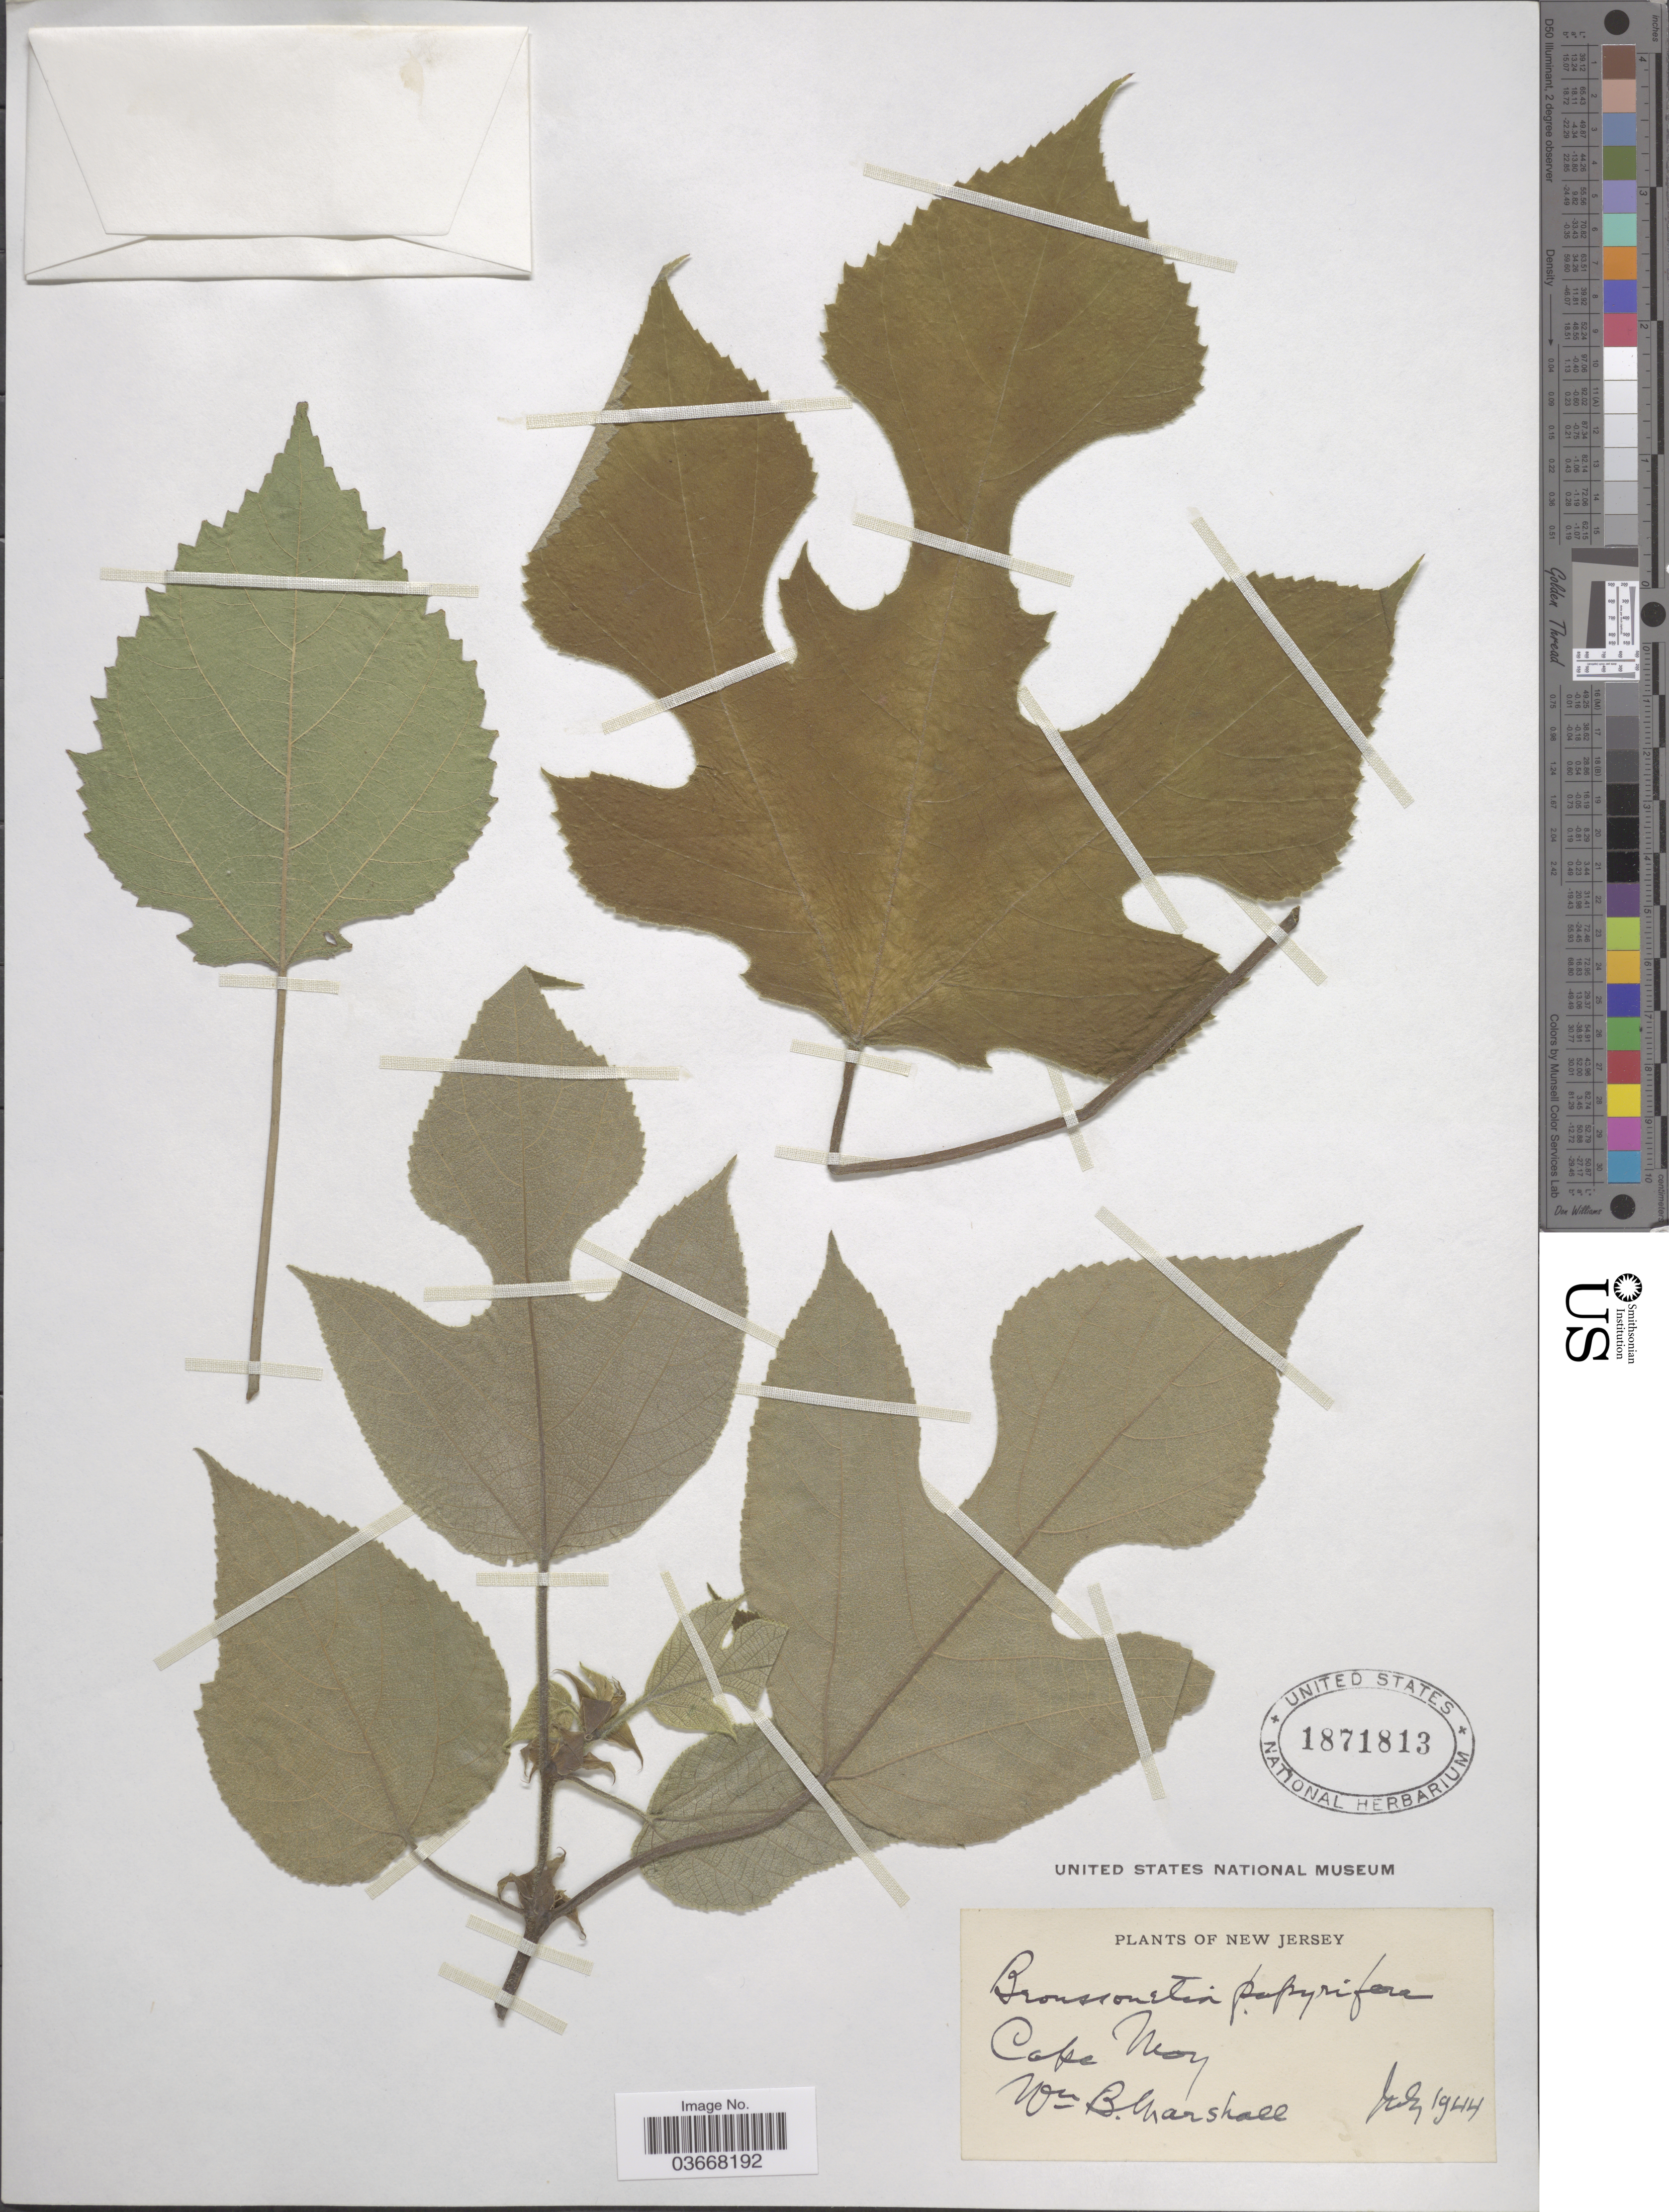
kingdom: Plantae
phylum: Tracheophyta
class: Magnoliopsida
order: Rosales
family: Moraceae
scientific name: Broussoneta papyrifera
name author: (L.) L'Hér. ex Vent.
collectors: W. B. Marshall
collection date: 1944-07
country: United States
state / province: New Jersey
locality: Cape May.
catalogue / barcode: US 1871813